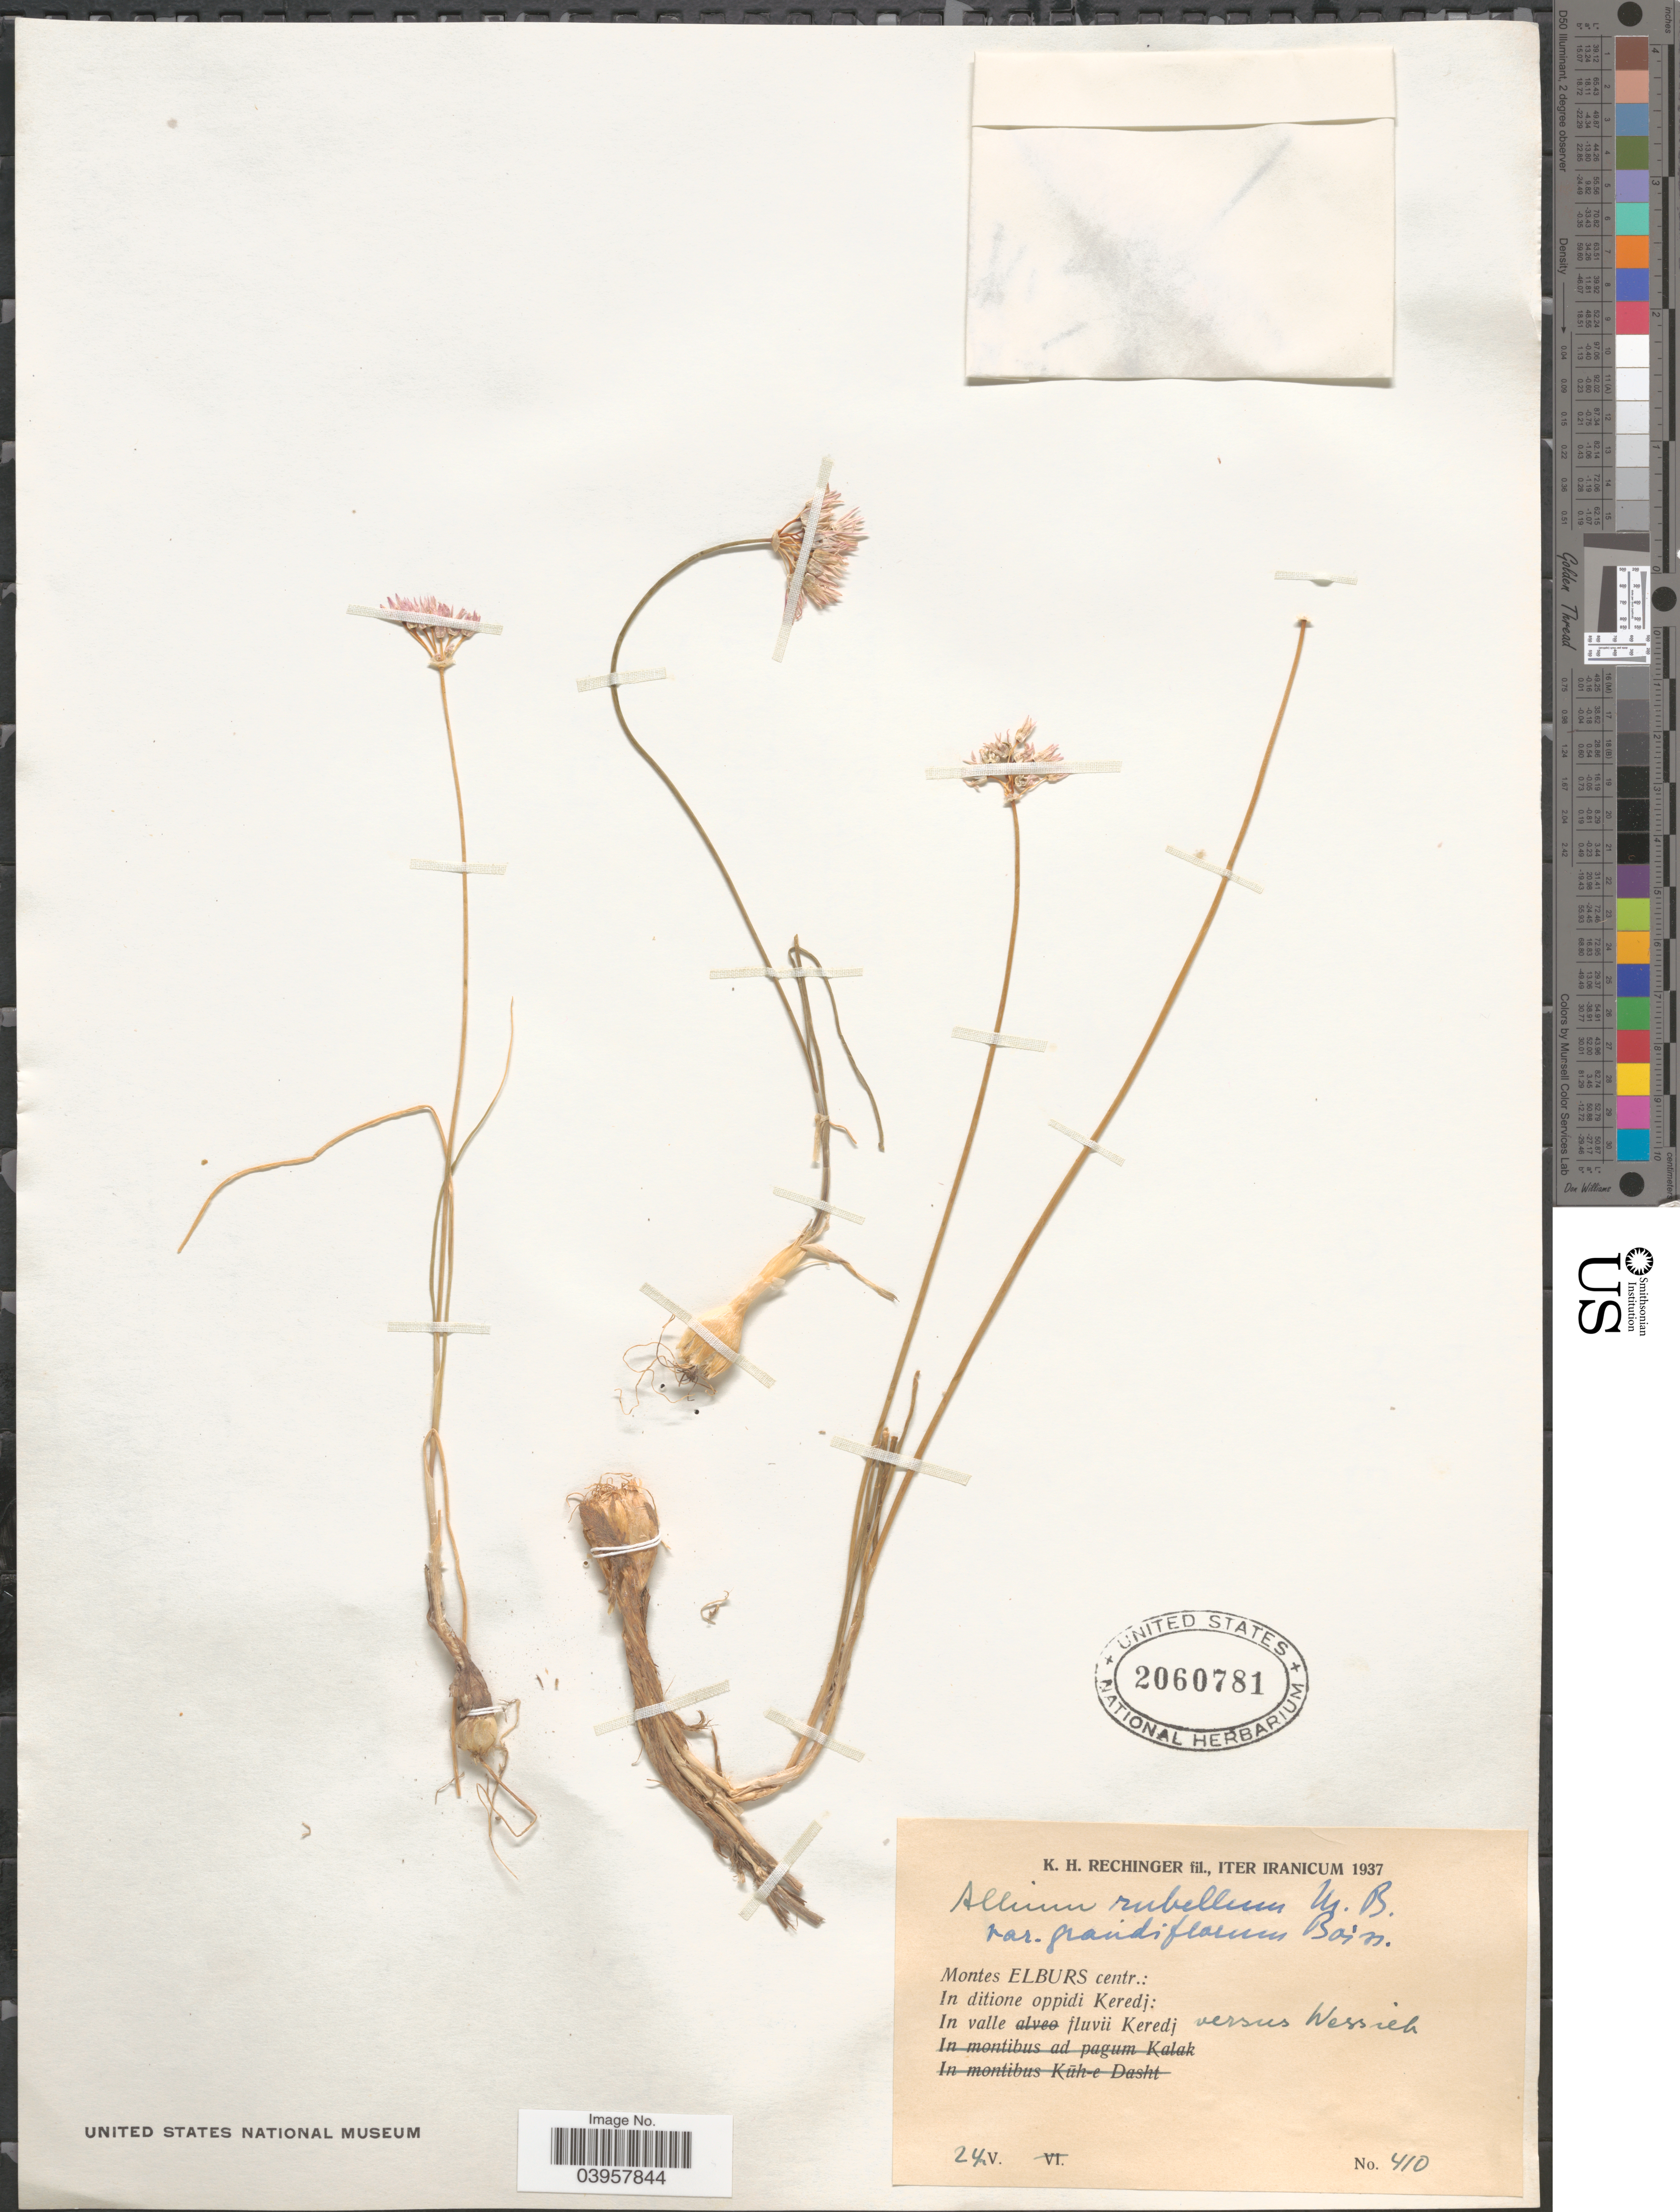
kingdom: Plantae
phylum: Tracheophyta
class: Liliopsida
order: Asparagales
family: Amaryllidaceae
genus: Allium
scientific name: Allium rubellum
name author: M. Bieb.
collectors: K. H. Rechinger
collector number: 410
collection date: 1937-05-24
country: Iran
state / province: Alborz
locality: Montes Elburs centr.: In ditione oppidi Keredj: In valle fluvii Keredj versus Wessieh.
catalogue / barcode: US 2060781